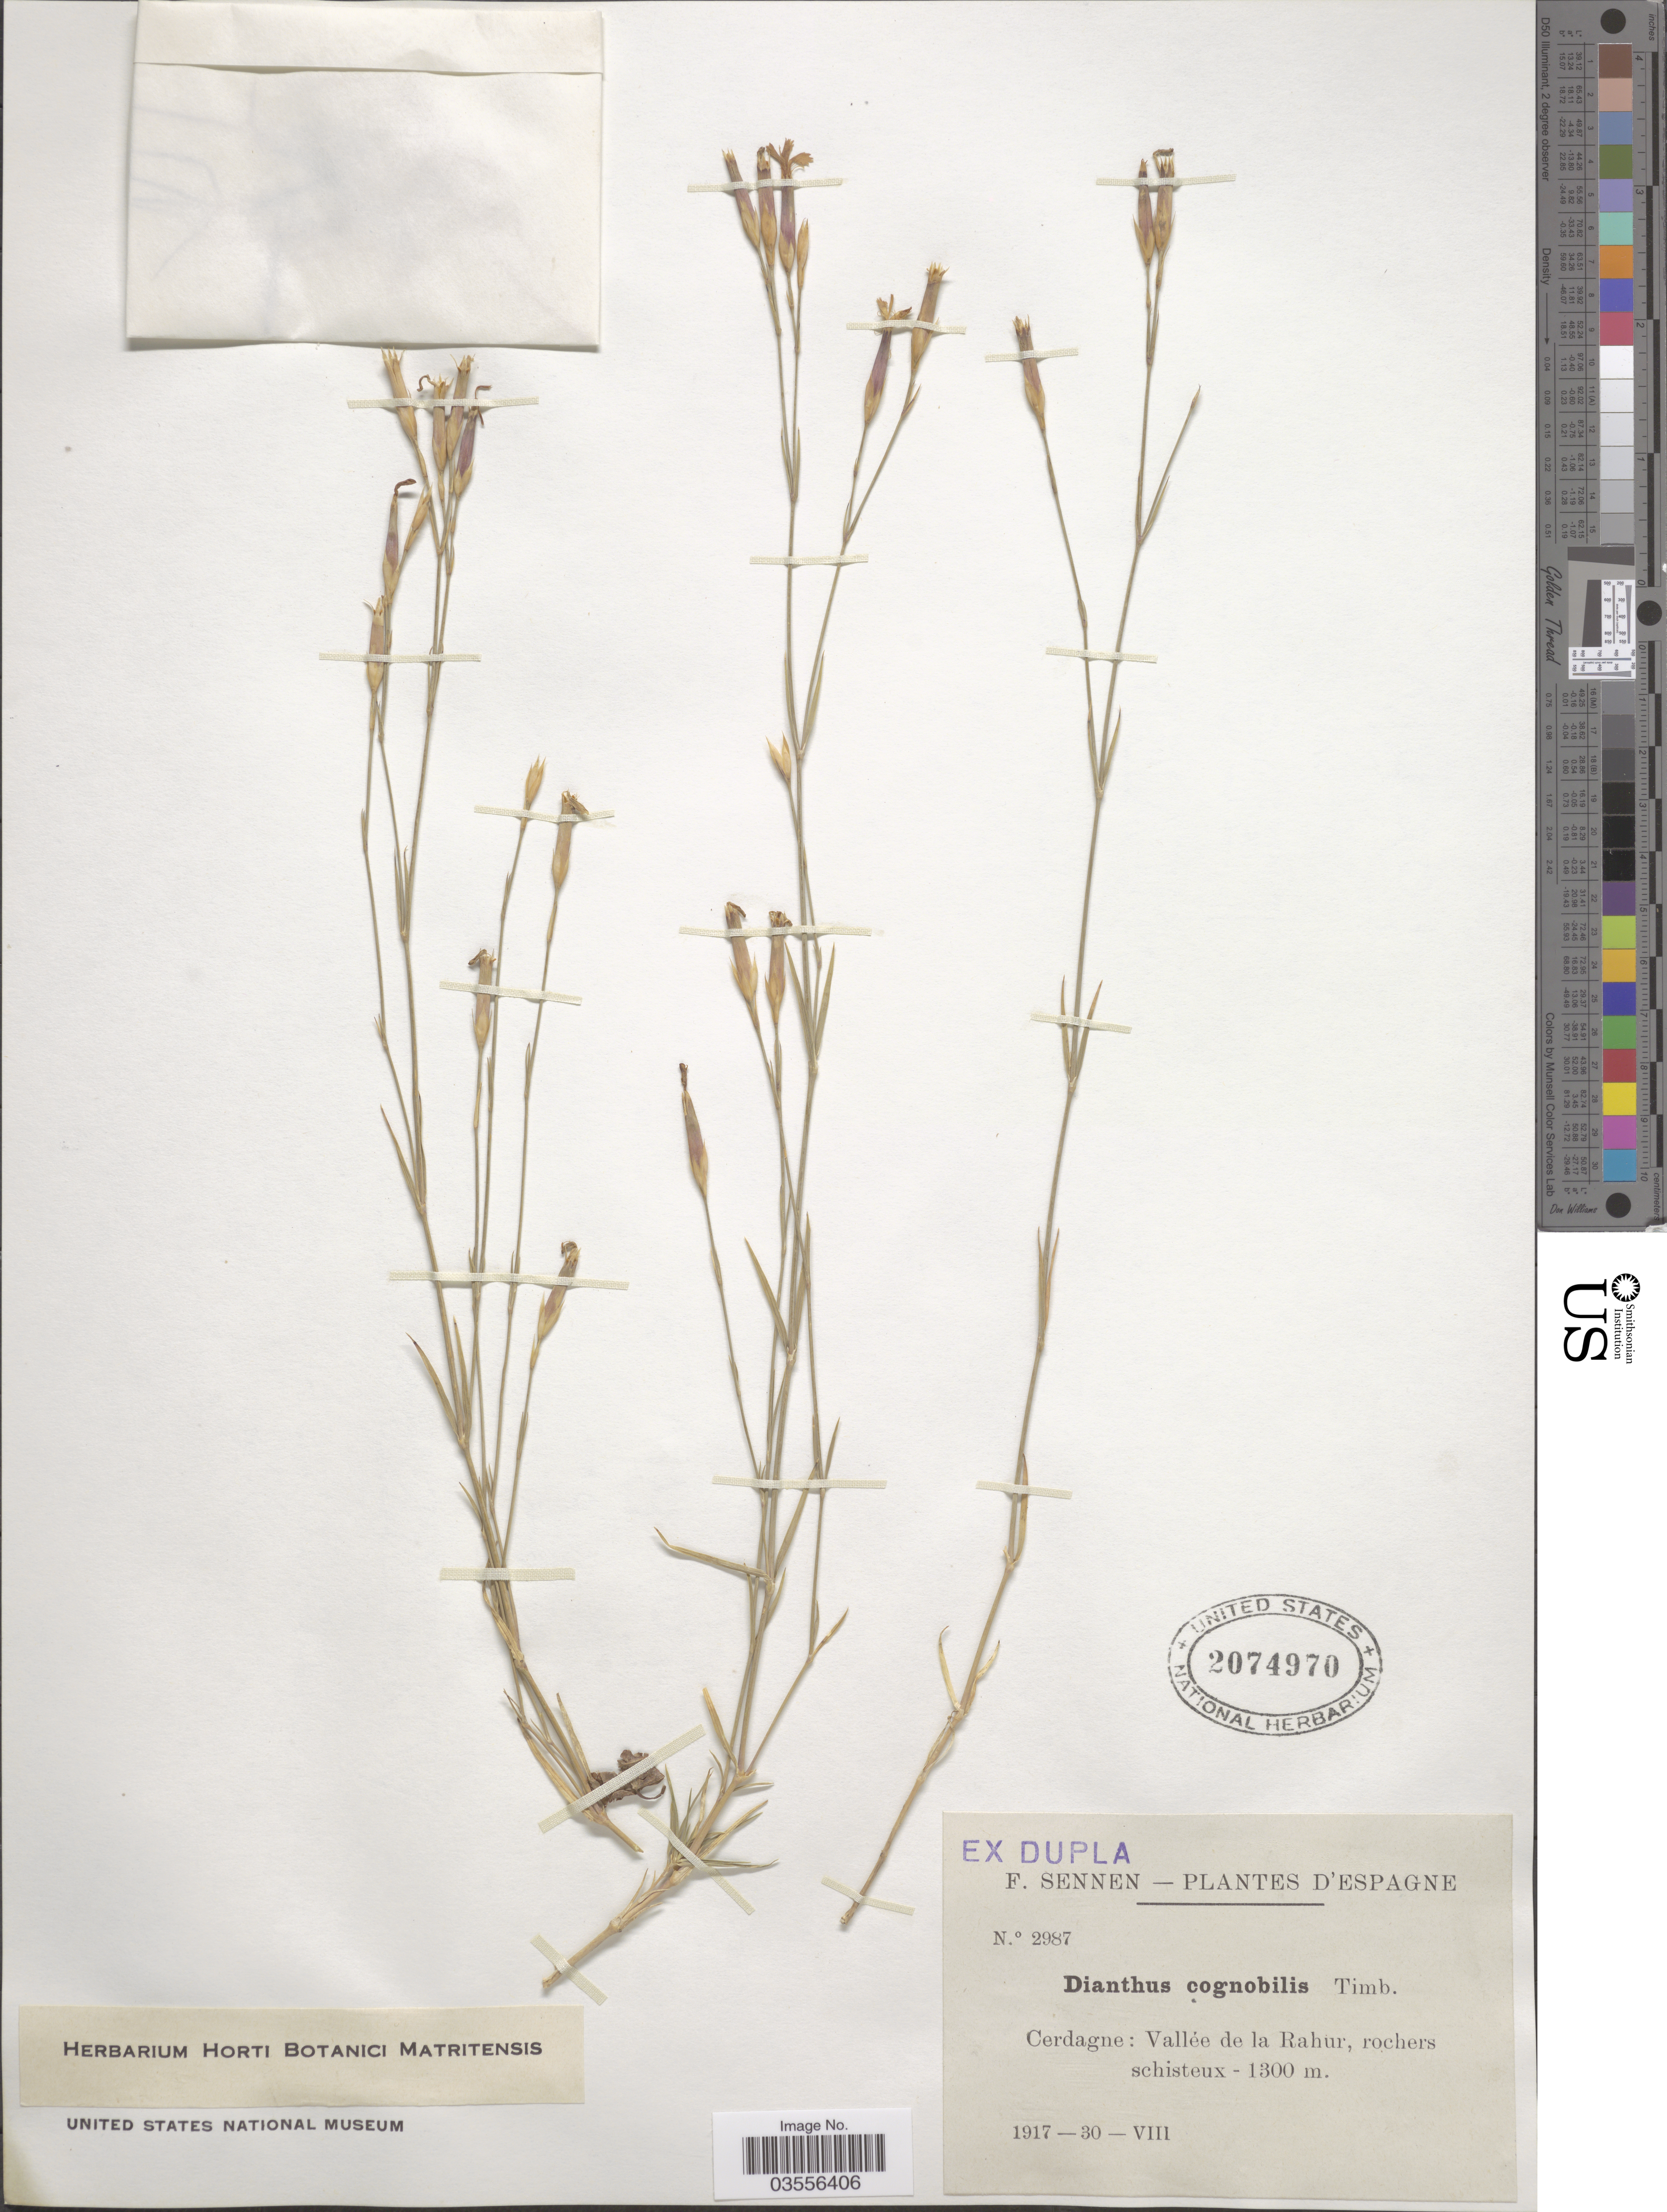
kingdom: Plantae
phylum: Tracheophyta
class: Magnoliopsida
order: Caryophyllales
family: Caryophyllaceae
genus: Dianthus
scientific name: Dianthus cognobilis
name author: Timb.-Lagr.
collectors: E. Sennen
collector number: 2987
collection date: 1917-08-30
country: Spain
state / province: Islas Baleares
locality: Espagne. Cerdagne: Vallée de la Rahur.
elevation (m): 1300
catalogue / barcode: US 2074970